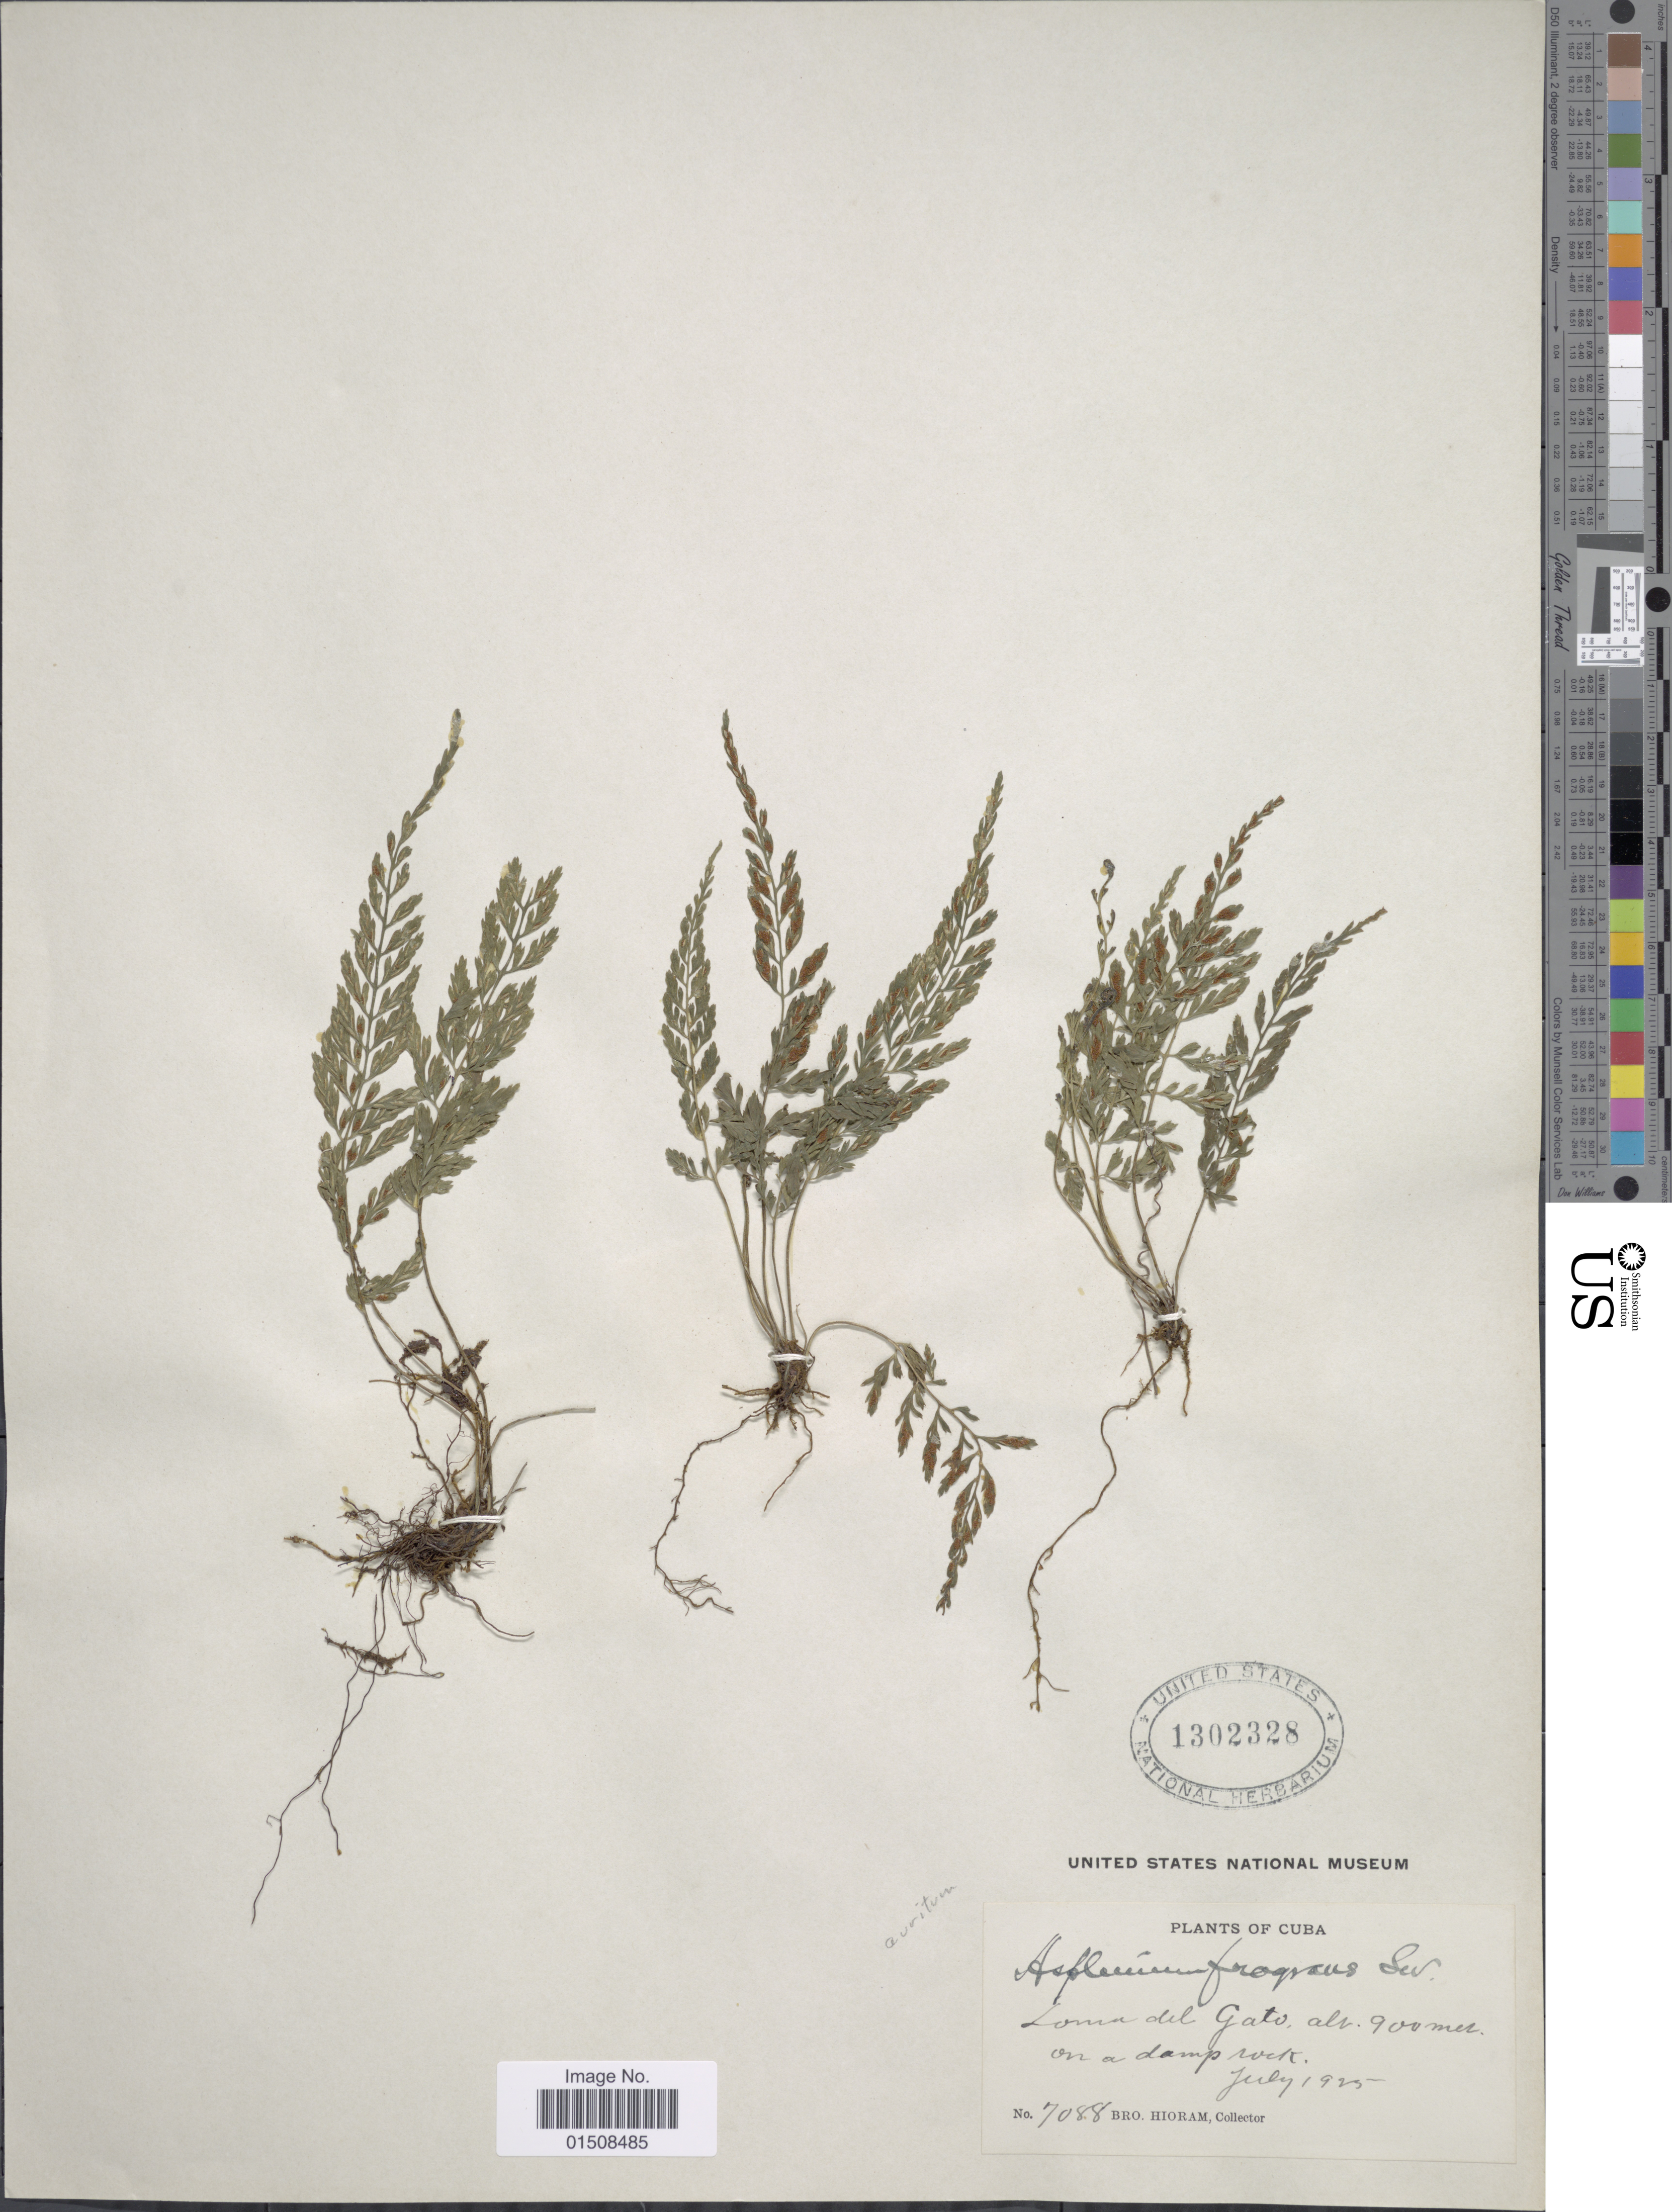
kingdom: Plantae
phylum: Tracheophyta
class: Polypodiopsida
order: Polypodiales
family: Aspleniaceae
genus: Asplenium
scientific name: Asplenium auritum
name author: Sw.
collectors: Bro. Hioram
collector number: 7088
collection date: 1925-07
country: Cuba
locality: Loma del Gato, on a damp rock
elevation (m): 900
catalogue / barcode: US 1302328